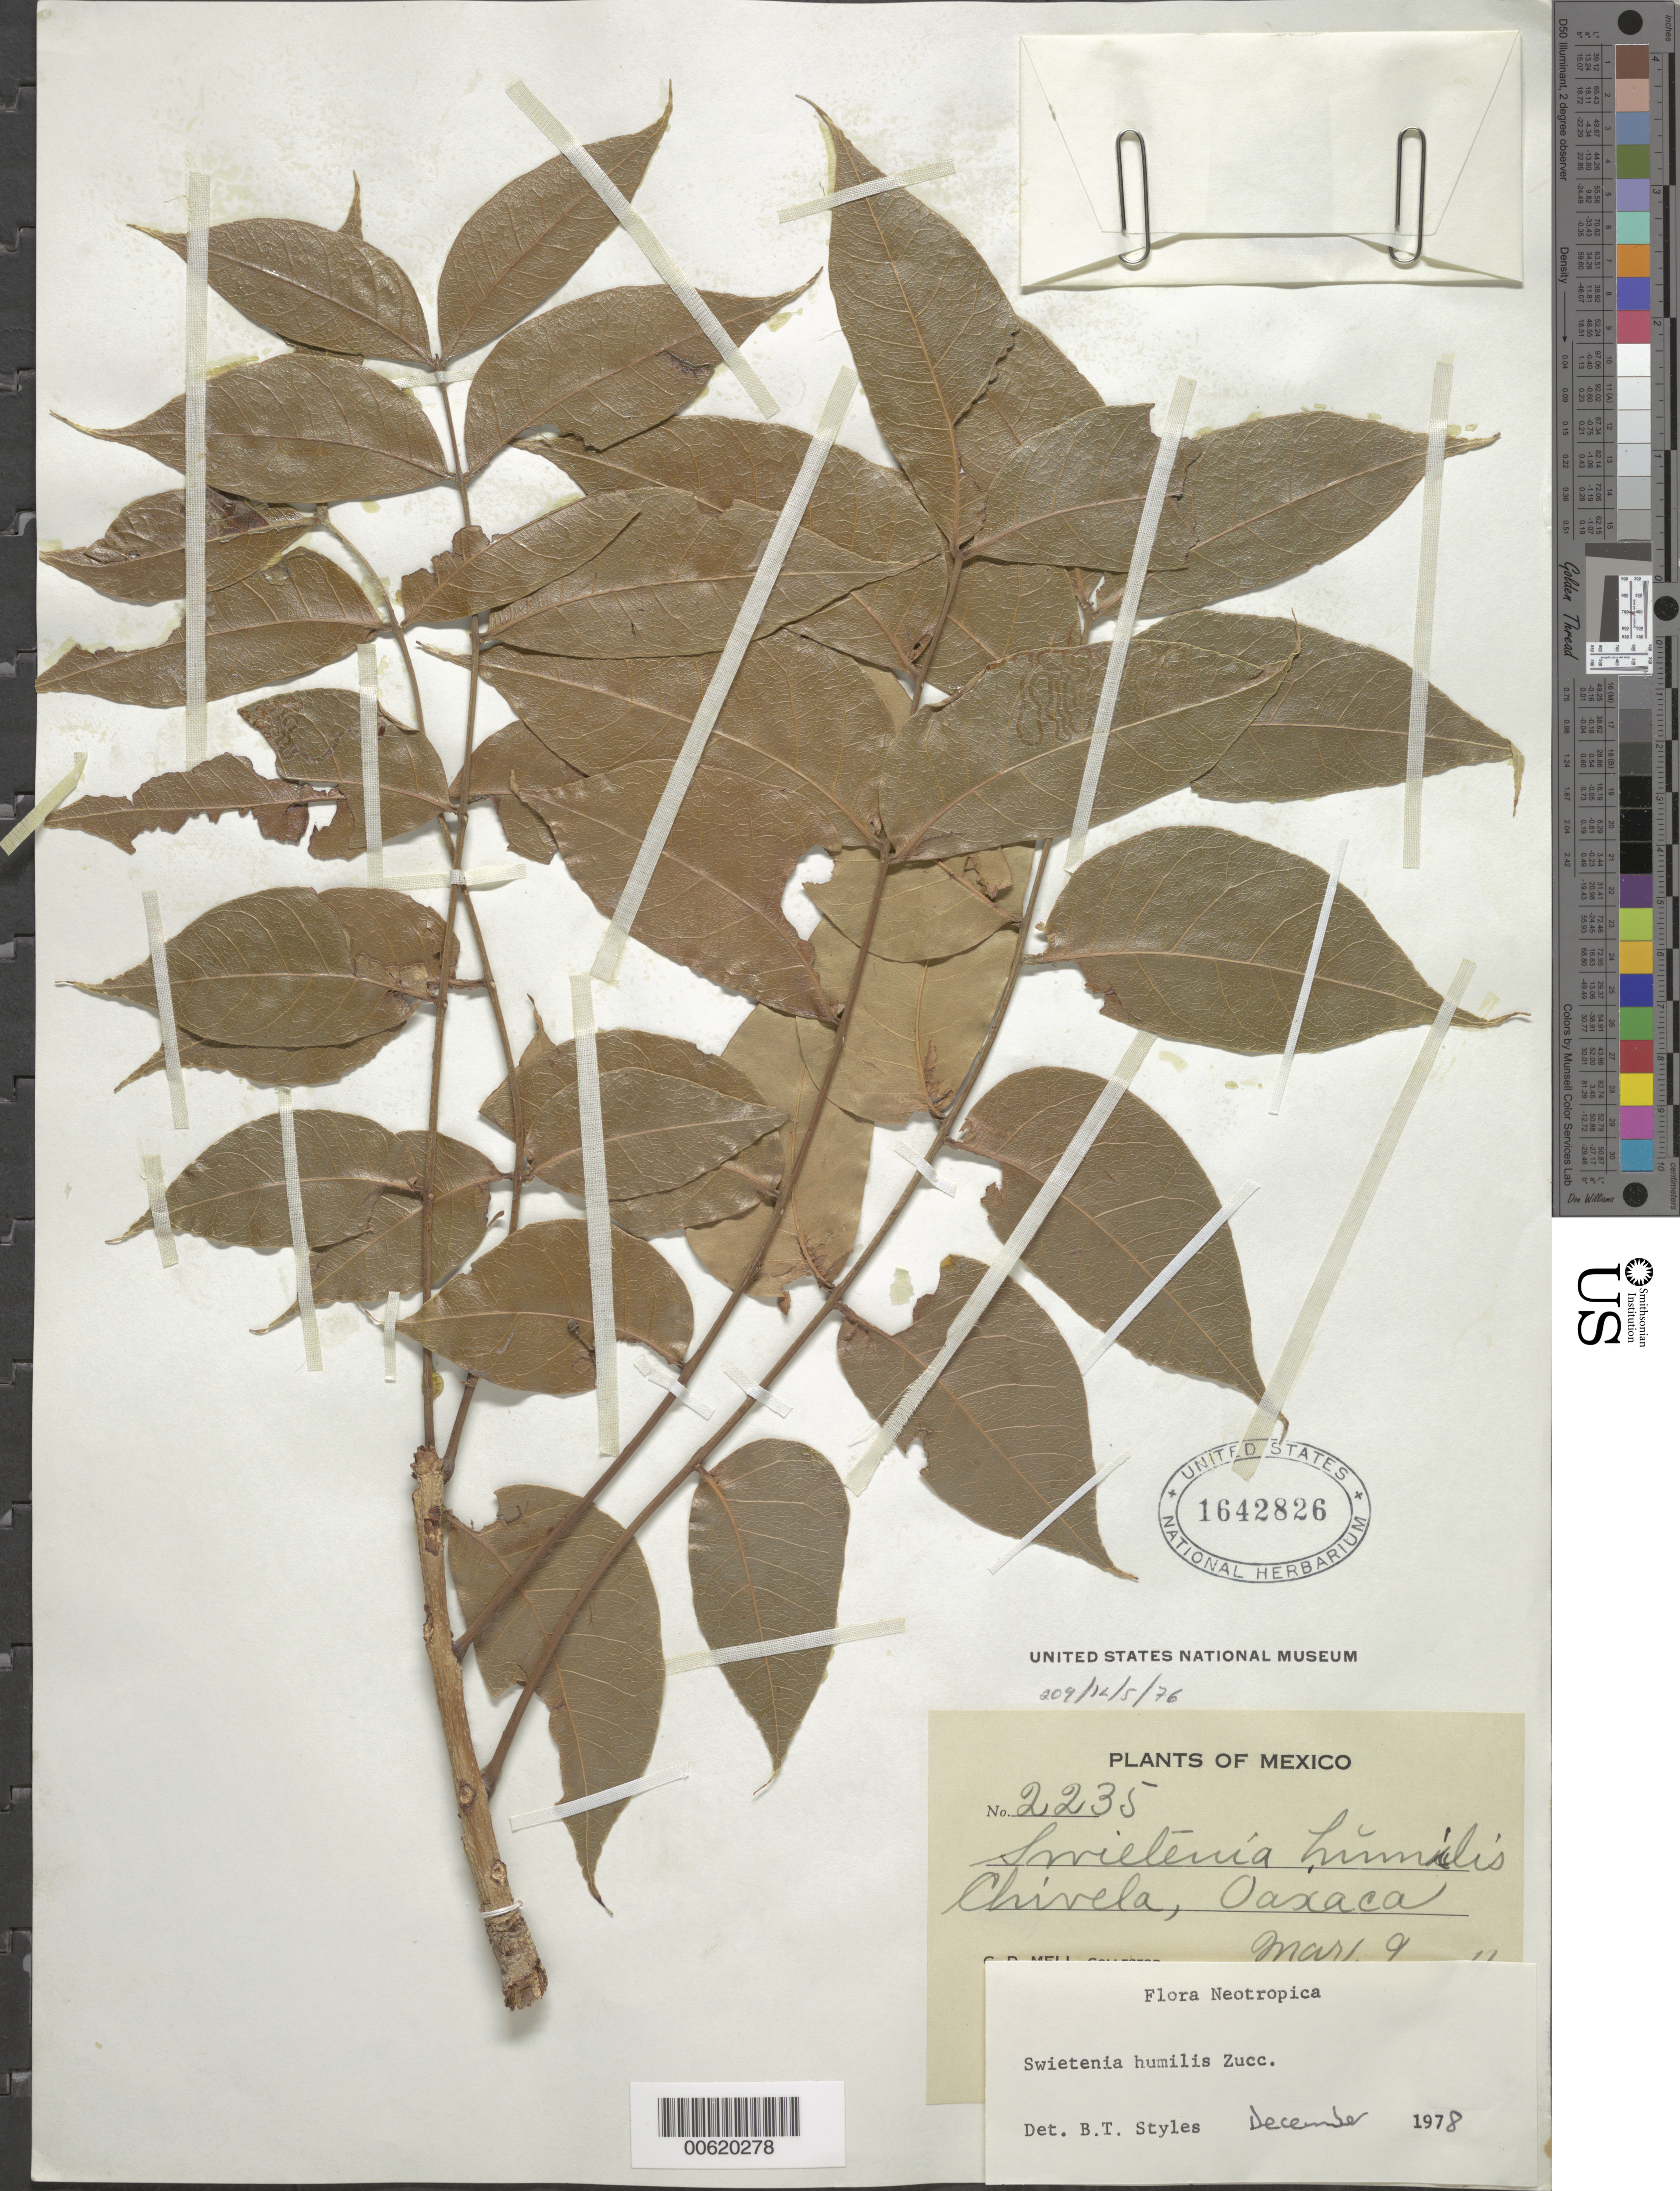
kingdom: Plantae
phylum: Tracheophyta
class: Magnoliopsida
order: Sapindales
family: Meliaceae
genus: Swietenia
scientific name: Swietenia humilis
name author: Zucc.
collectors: C. D. Mell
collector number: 2235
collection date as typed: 09 Mar 1934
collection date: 1934-03-09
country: Mexico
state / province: Oaxaca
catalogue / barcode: US 1642826